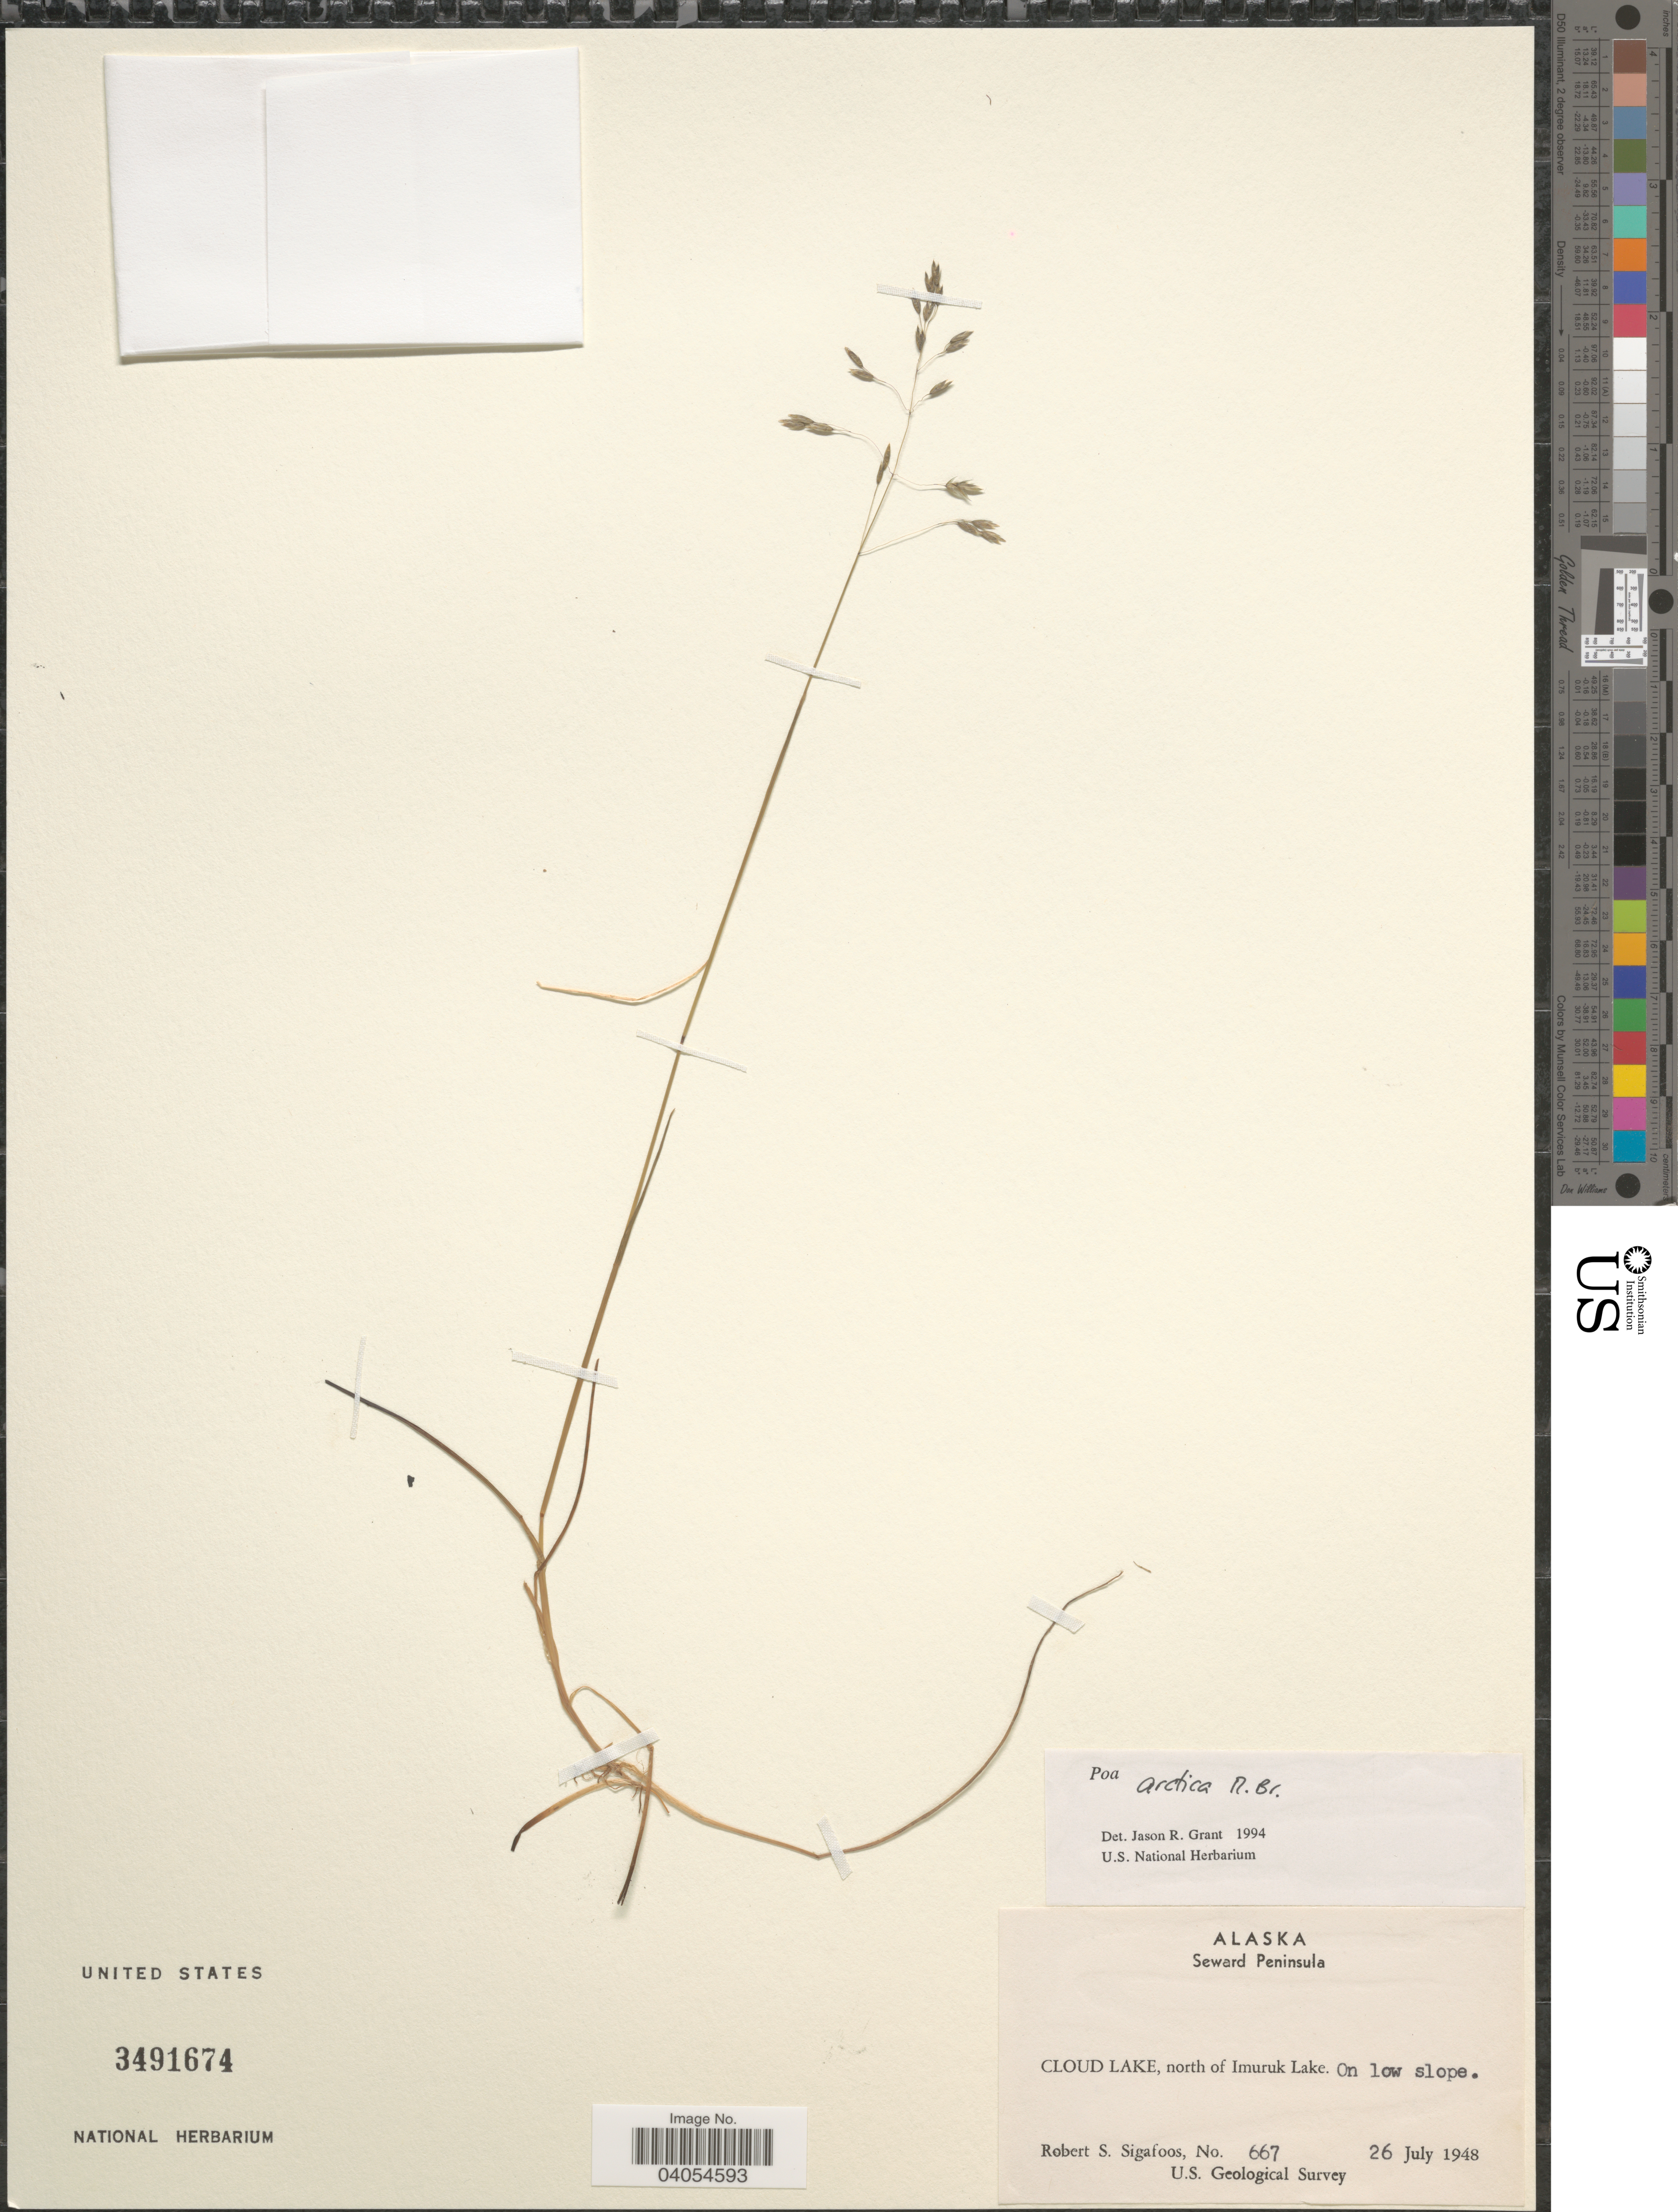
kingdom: Plantae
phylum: Tracheophyta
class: Liliopsida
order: Poales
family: Poaceae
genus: Poa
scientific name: Poa arctica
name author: R. Br.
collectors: R. Sigafoos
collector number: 667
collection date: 1948-07-26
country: United States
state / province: Alaska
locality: Seward Peninsula. Cloud Lake, north of Imuruk Lake. On low slope.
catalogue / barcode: US 3491674